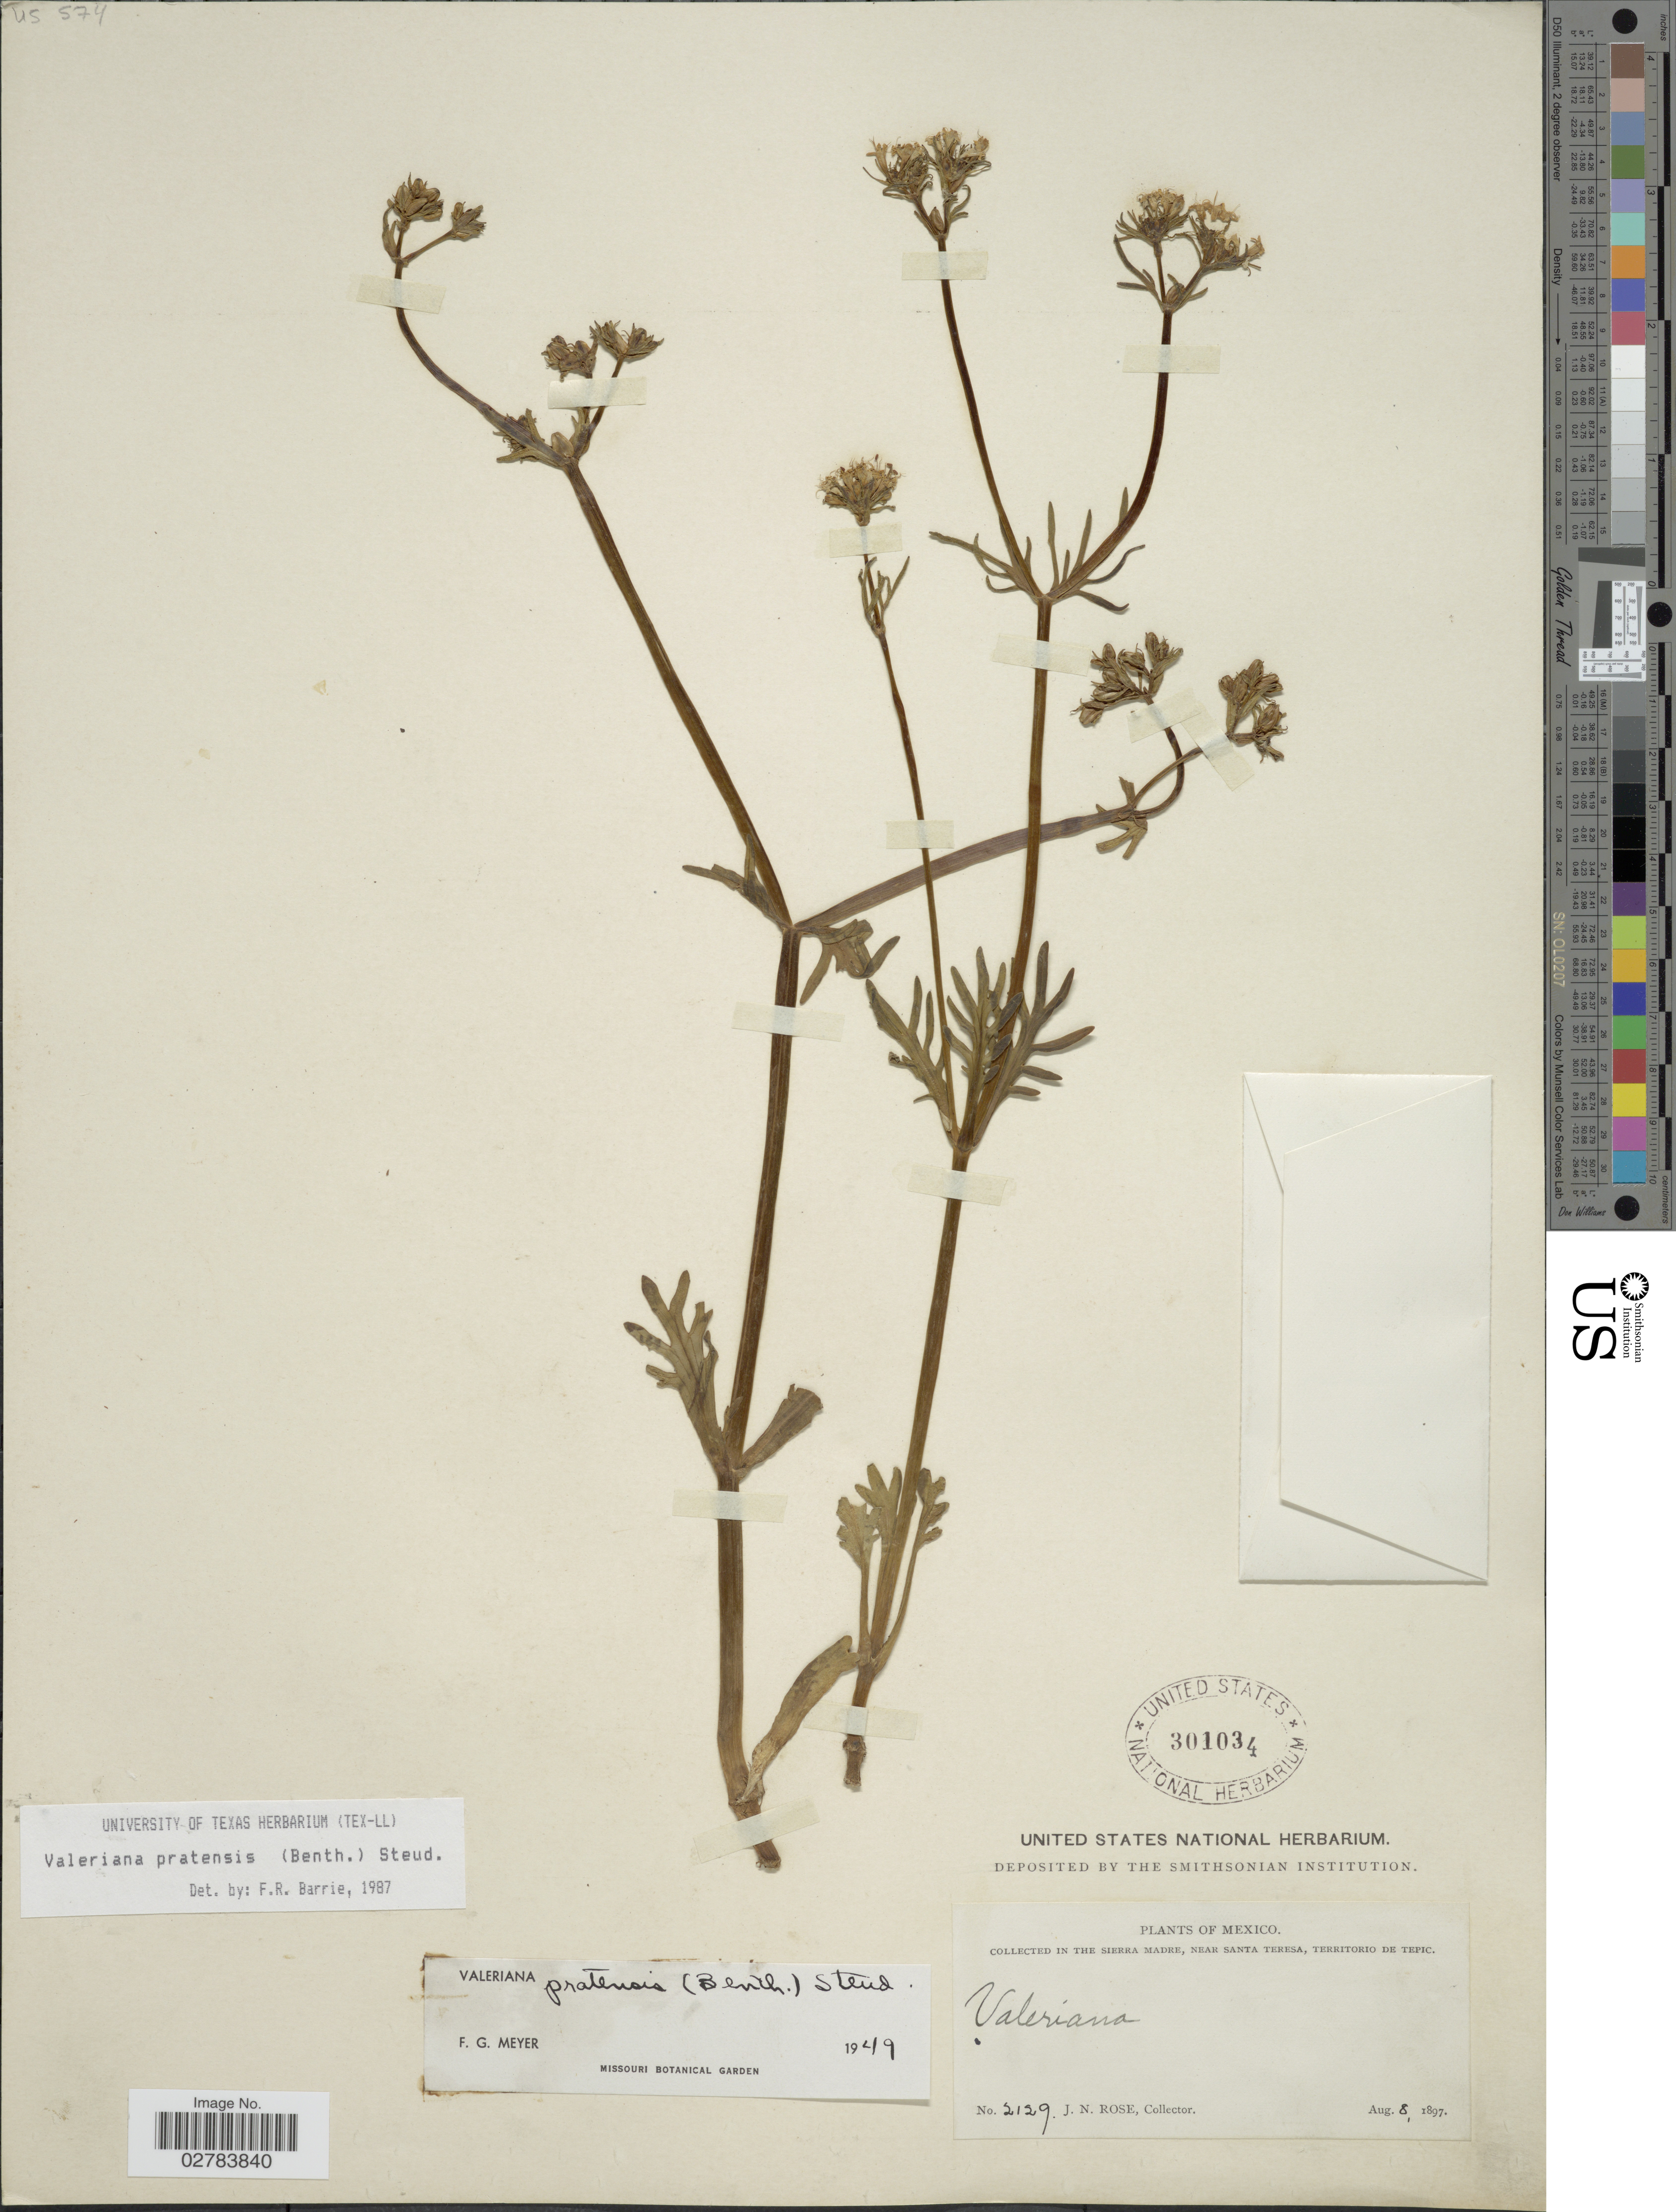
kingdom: Plantae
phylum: Tracheophyta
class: Magnoliopsida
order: Dipsacales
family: Caprifoliaceae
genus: Valeriana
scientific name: Valeriana pratensis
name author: Dierb. ex Walter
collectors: J. N. Rose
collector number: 2129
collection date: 1897-08-08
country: Mexico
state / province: Nayarit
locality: Sierra Madre, Near Santa Teresa, Territorio de Tepic.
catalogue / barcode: US 301034